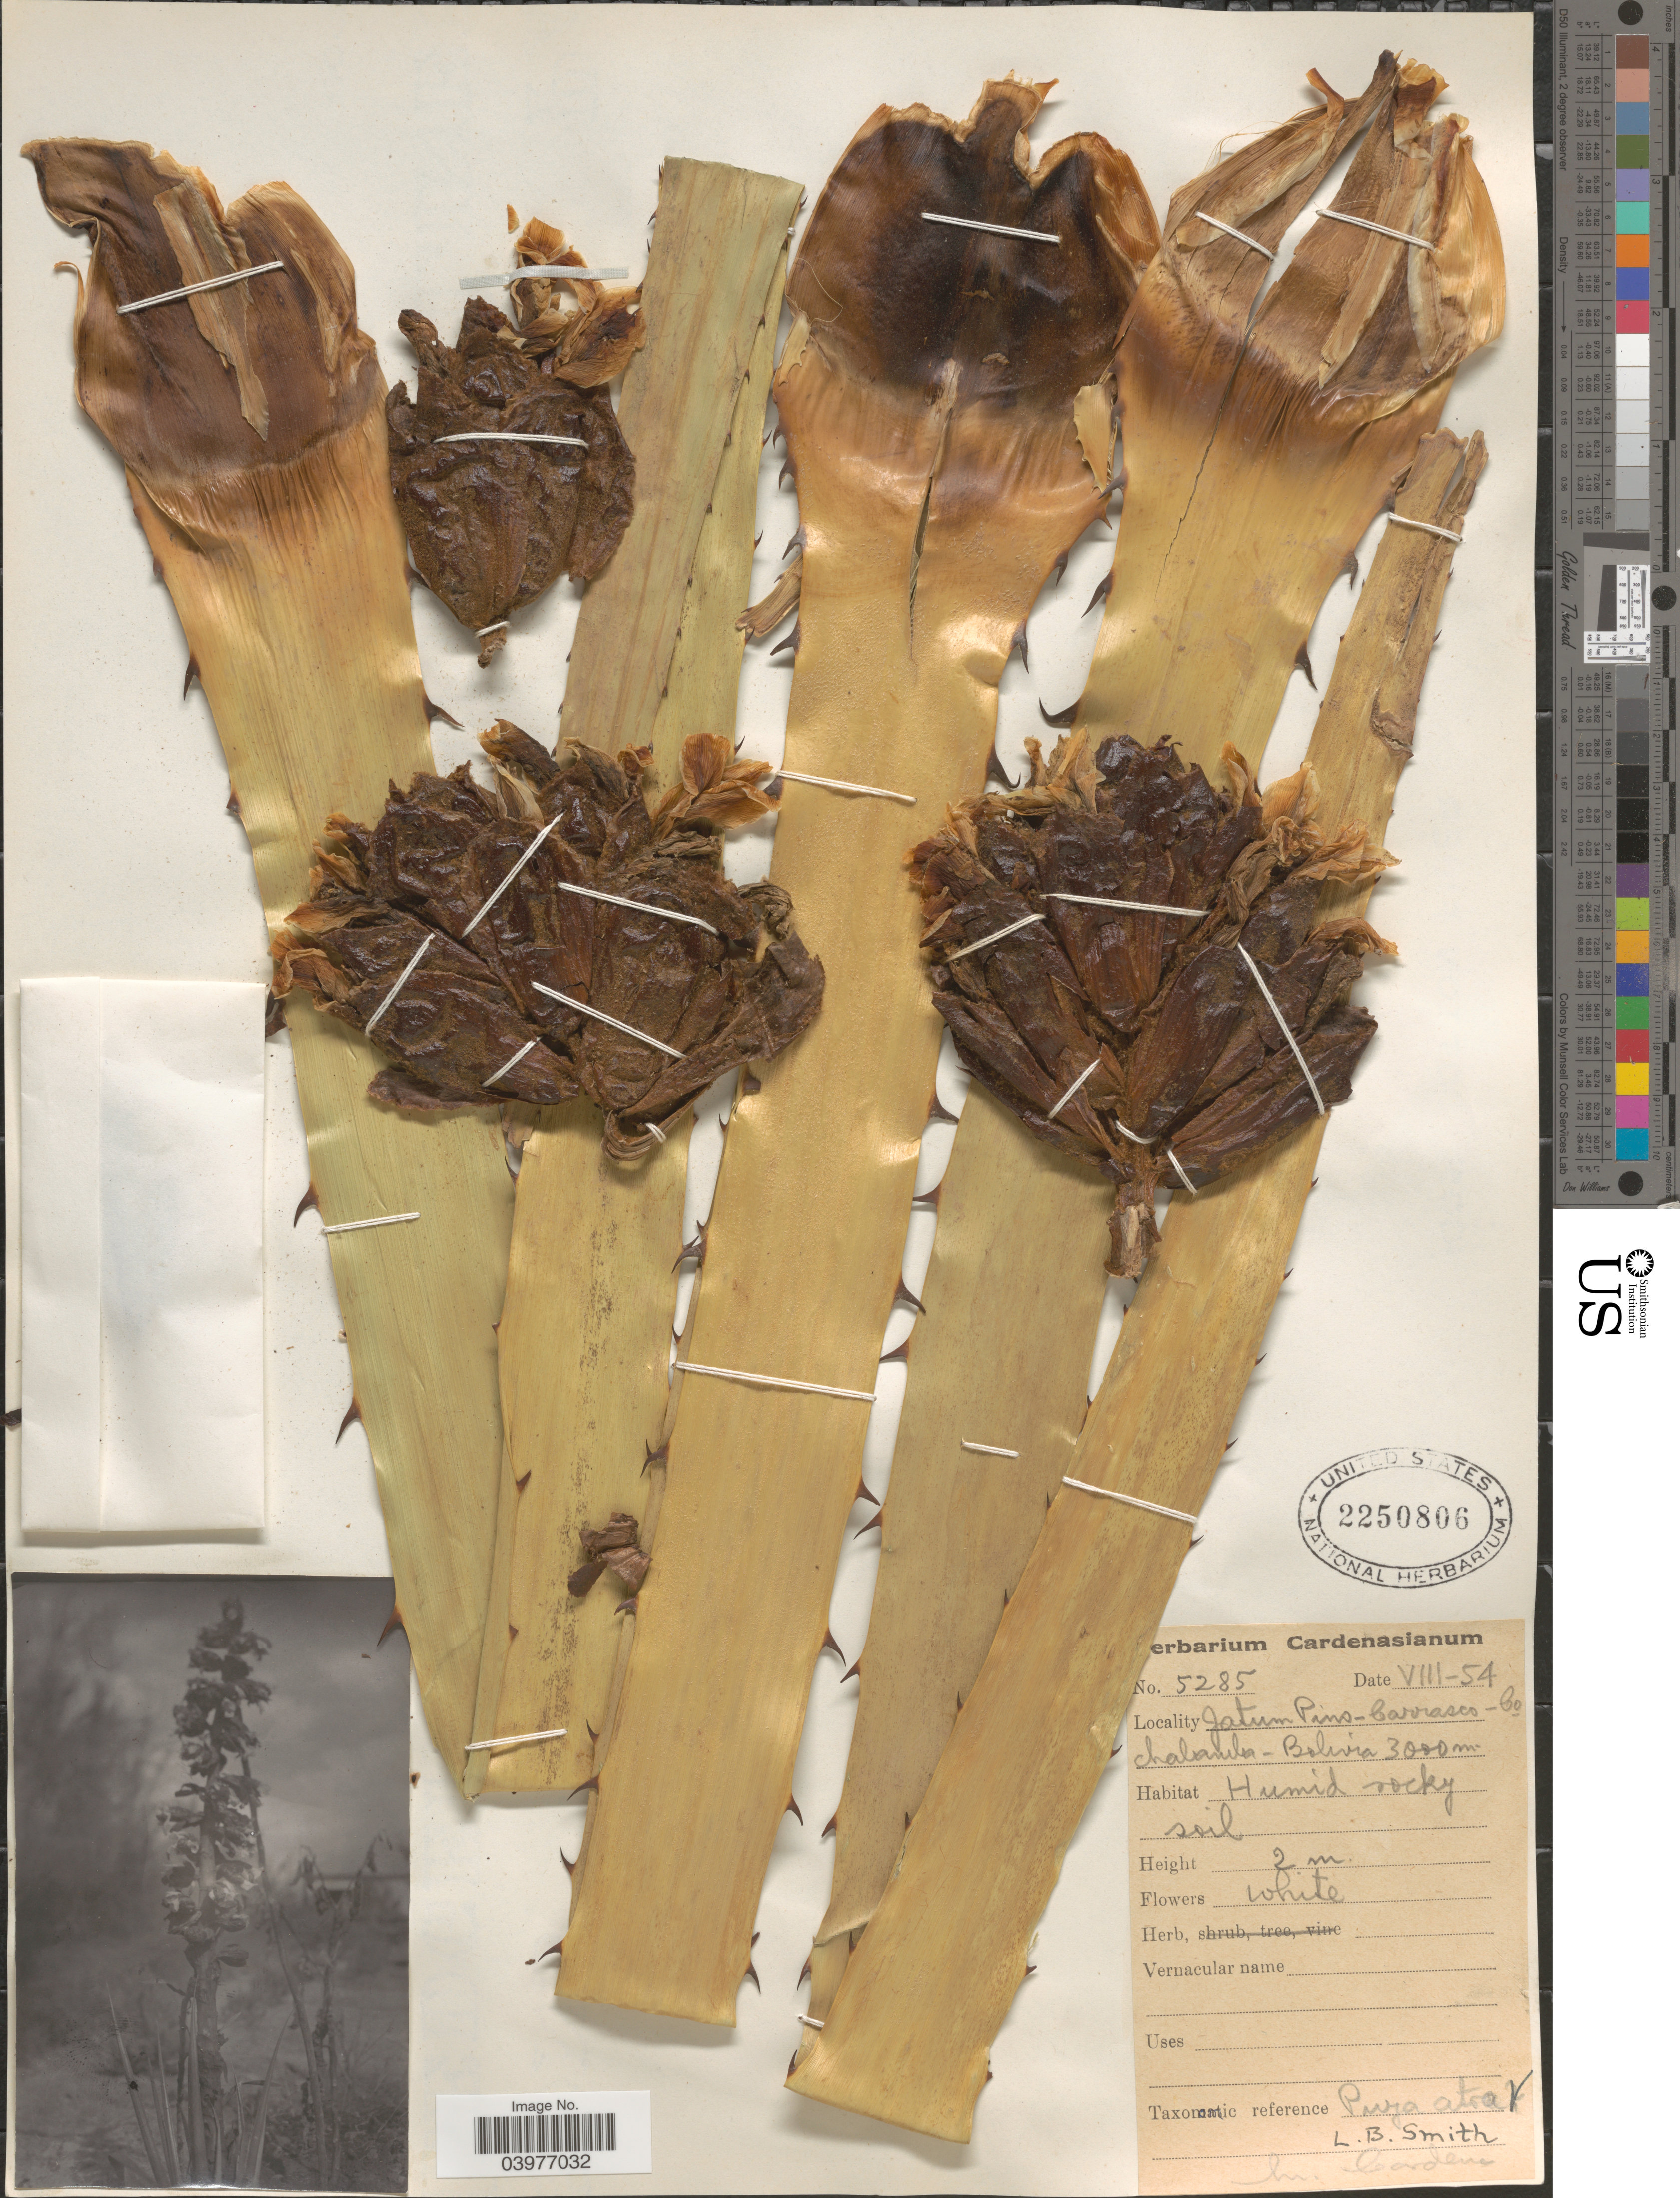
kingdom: Plantae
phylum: Tracheophyta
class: Liliopsida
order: Poales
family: Bromeliaceae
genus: Puya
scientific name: Puya atra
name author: L.B. Sm.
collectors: M. Cárdenas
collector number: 5285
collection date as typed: Transcribed d/m/y: /8/54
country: Bolivia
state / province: Cochabamba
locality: Jatum Pins - Carrasco.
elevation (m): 3000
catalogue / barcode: US 2250806